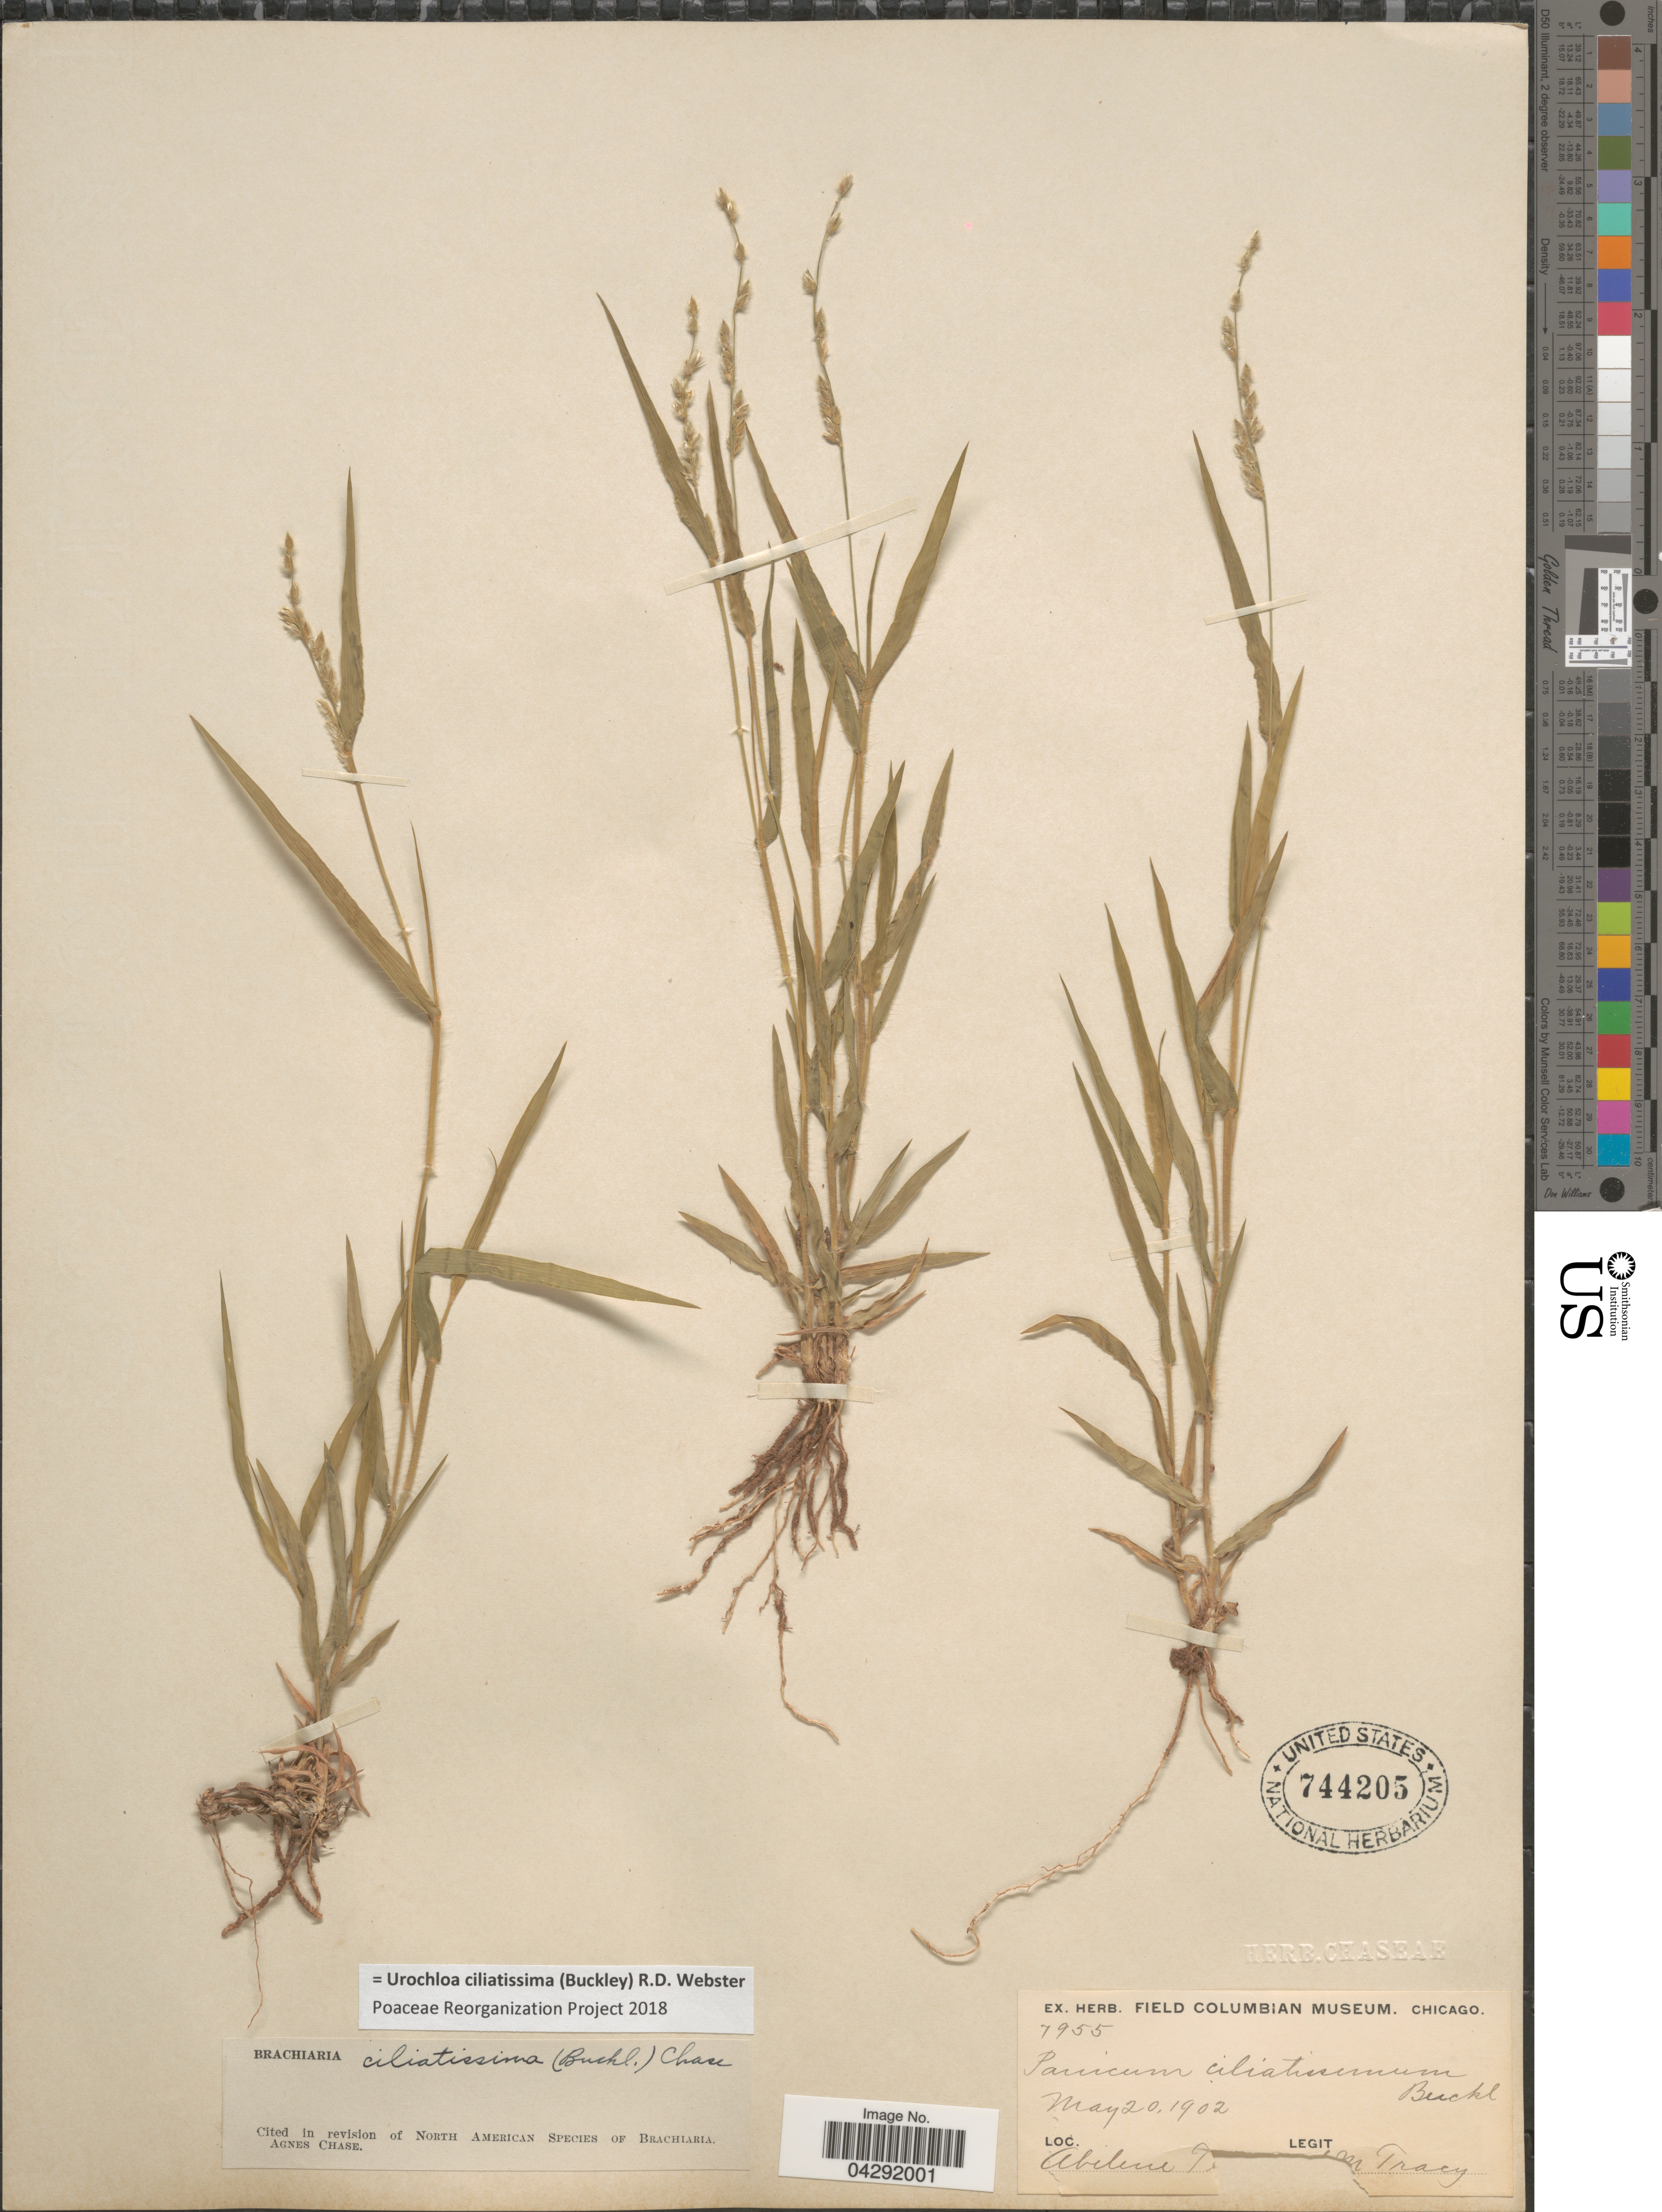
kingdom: Plantae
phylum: Tracheophyta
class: Liliopsida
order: Poales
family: Poaceae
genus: Urochloa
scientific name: Urochloa ciliatissima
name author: (Buckley) R.D. Webster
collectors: S. M. Tracy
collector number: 7955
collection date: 1902-05-20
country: United States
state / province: Texas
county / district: Taylor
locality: Abelene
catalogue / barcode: US 744205